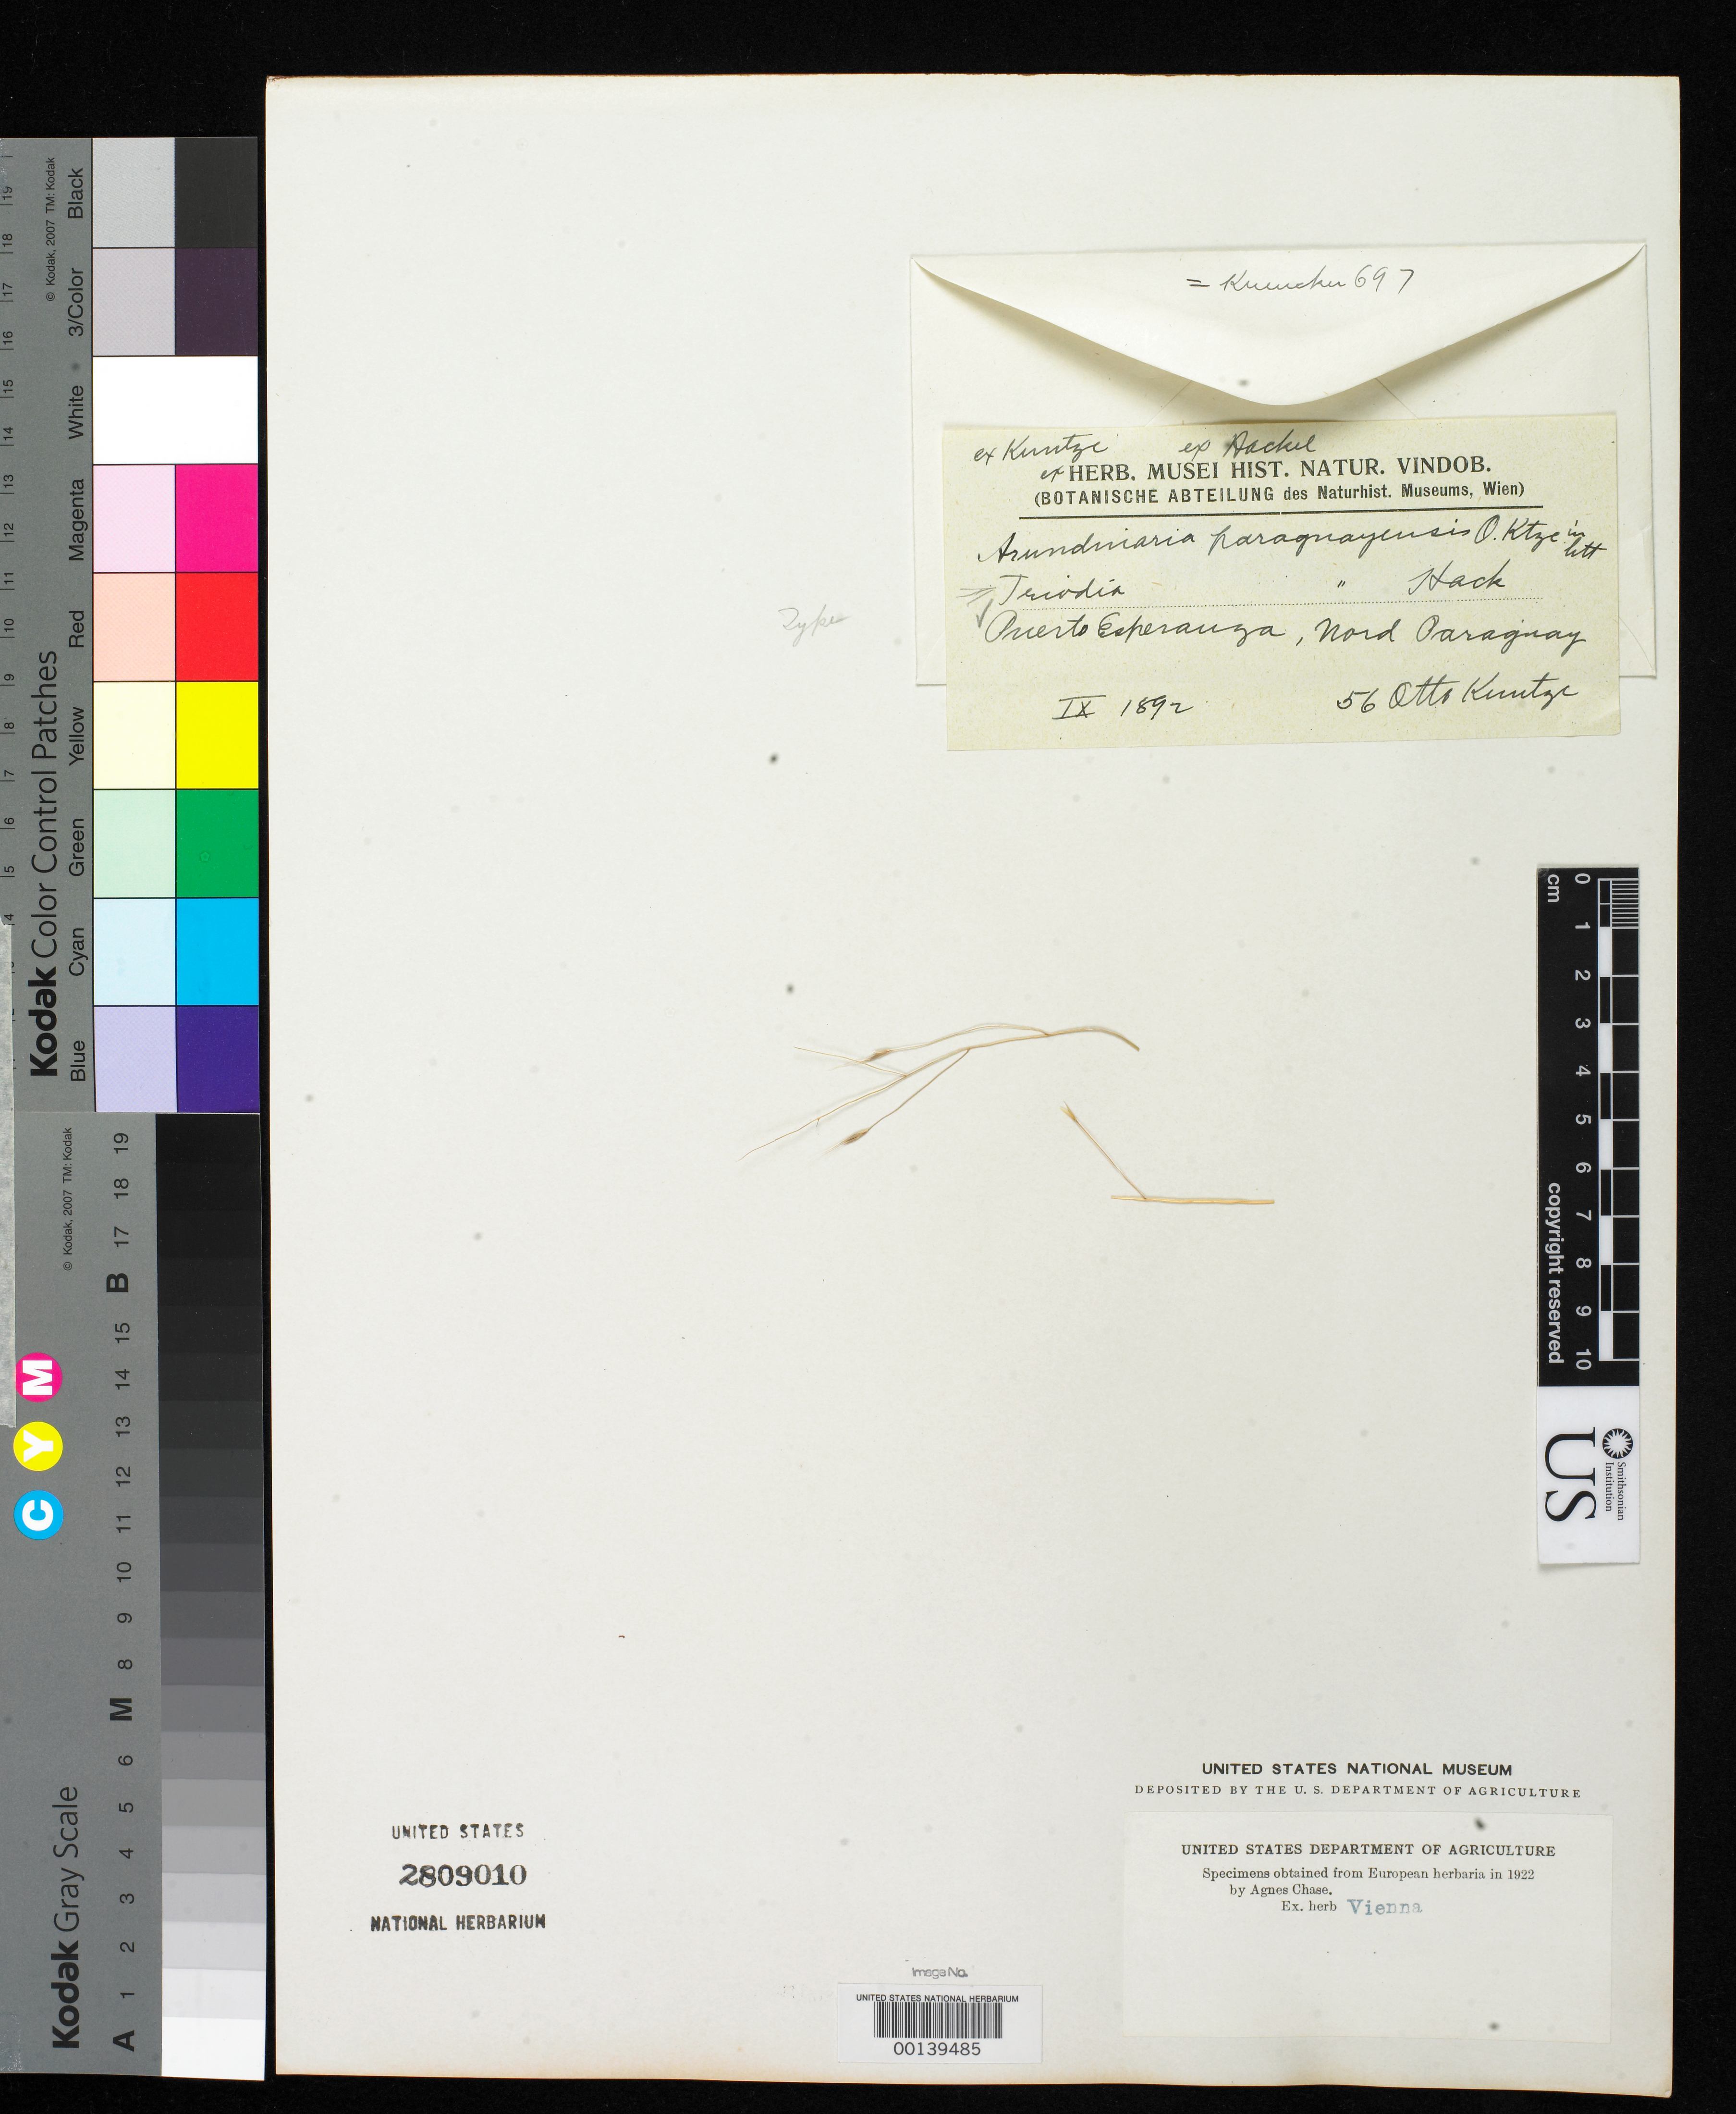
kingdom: Plantae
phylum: Tracheophyta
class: Liliopsida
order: Poales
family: Poaceae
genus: Arundinaria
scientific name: Arundinaria paraguayensis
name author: Kuntze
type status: Type Material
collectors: C.E.O. Kuntze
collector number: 56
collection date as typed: Sep 1892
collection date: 1892-09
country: Paraguay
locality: Puerto Esperanza.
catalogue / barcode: US 2809010